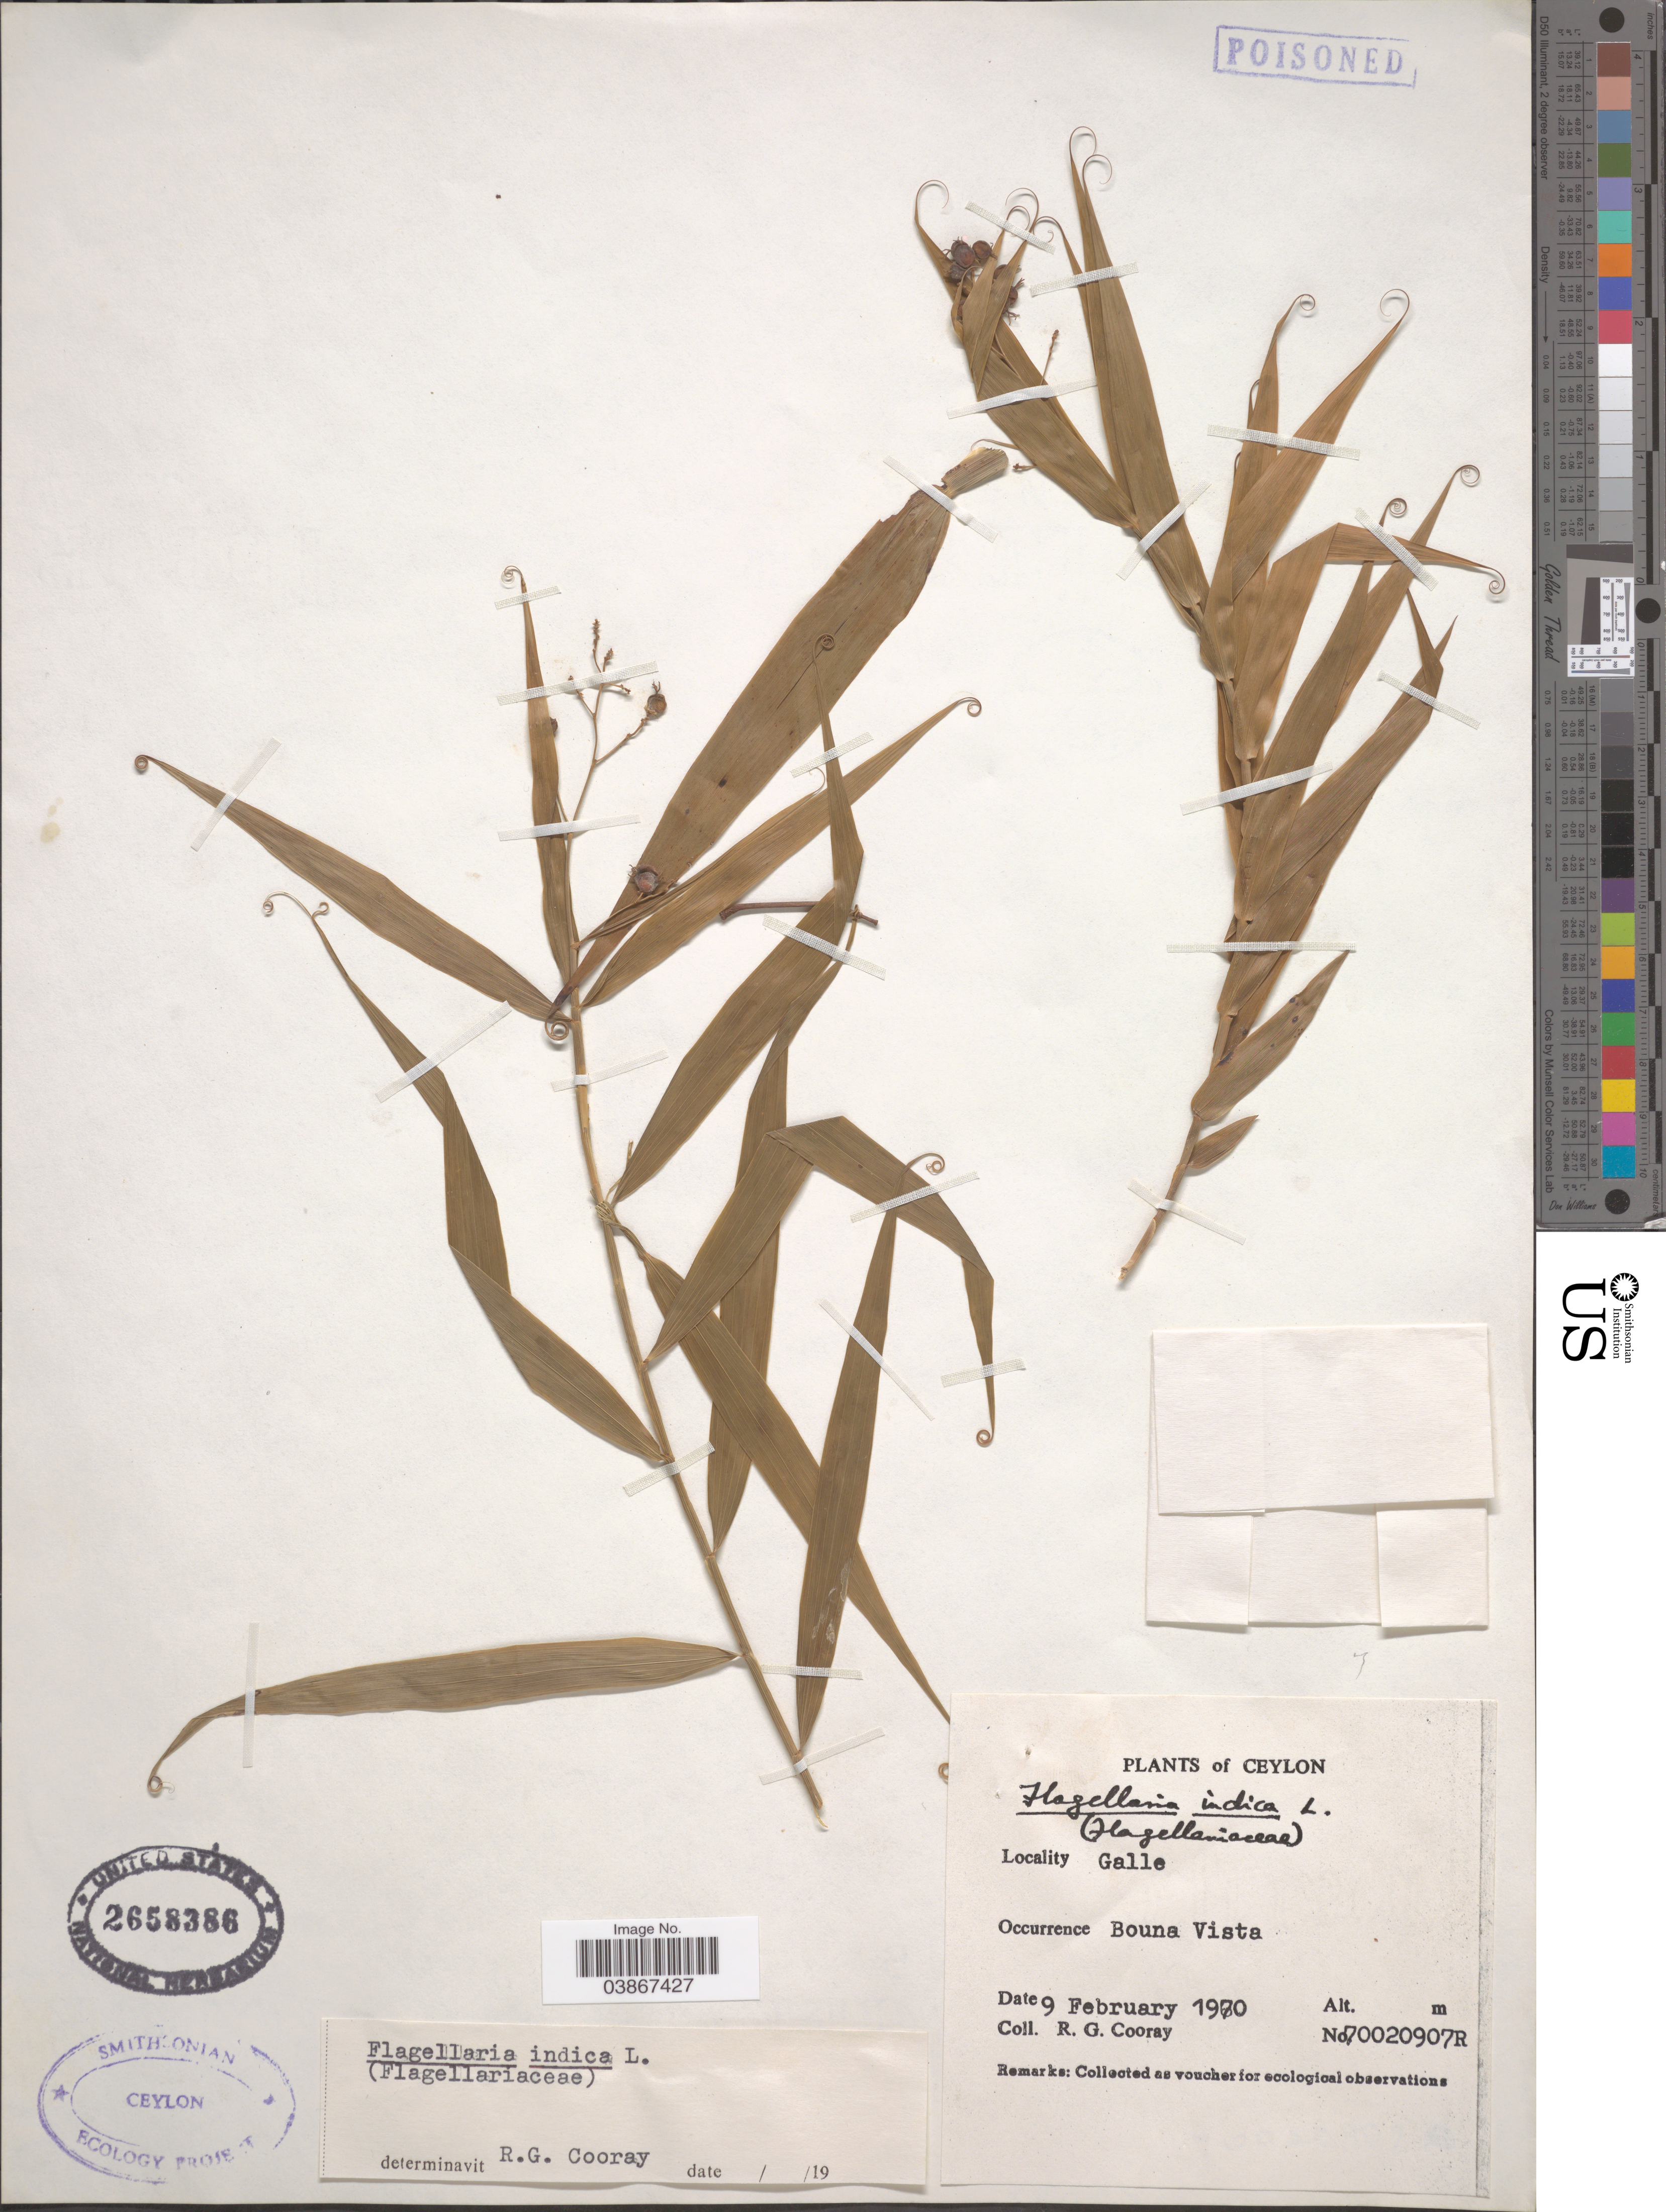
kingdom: Plantae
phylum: Tracheophyta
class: Liliopsida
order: Poales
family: Flagellariaceae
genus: Flagellaria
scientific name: Flagellaria indica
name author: L.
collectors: R. Cooray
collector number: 70020907R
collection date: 1970-02-09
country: Sri Lanka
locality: Ceylon. Galle. Bouna Vista.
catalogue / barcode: US 2658386